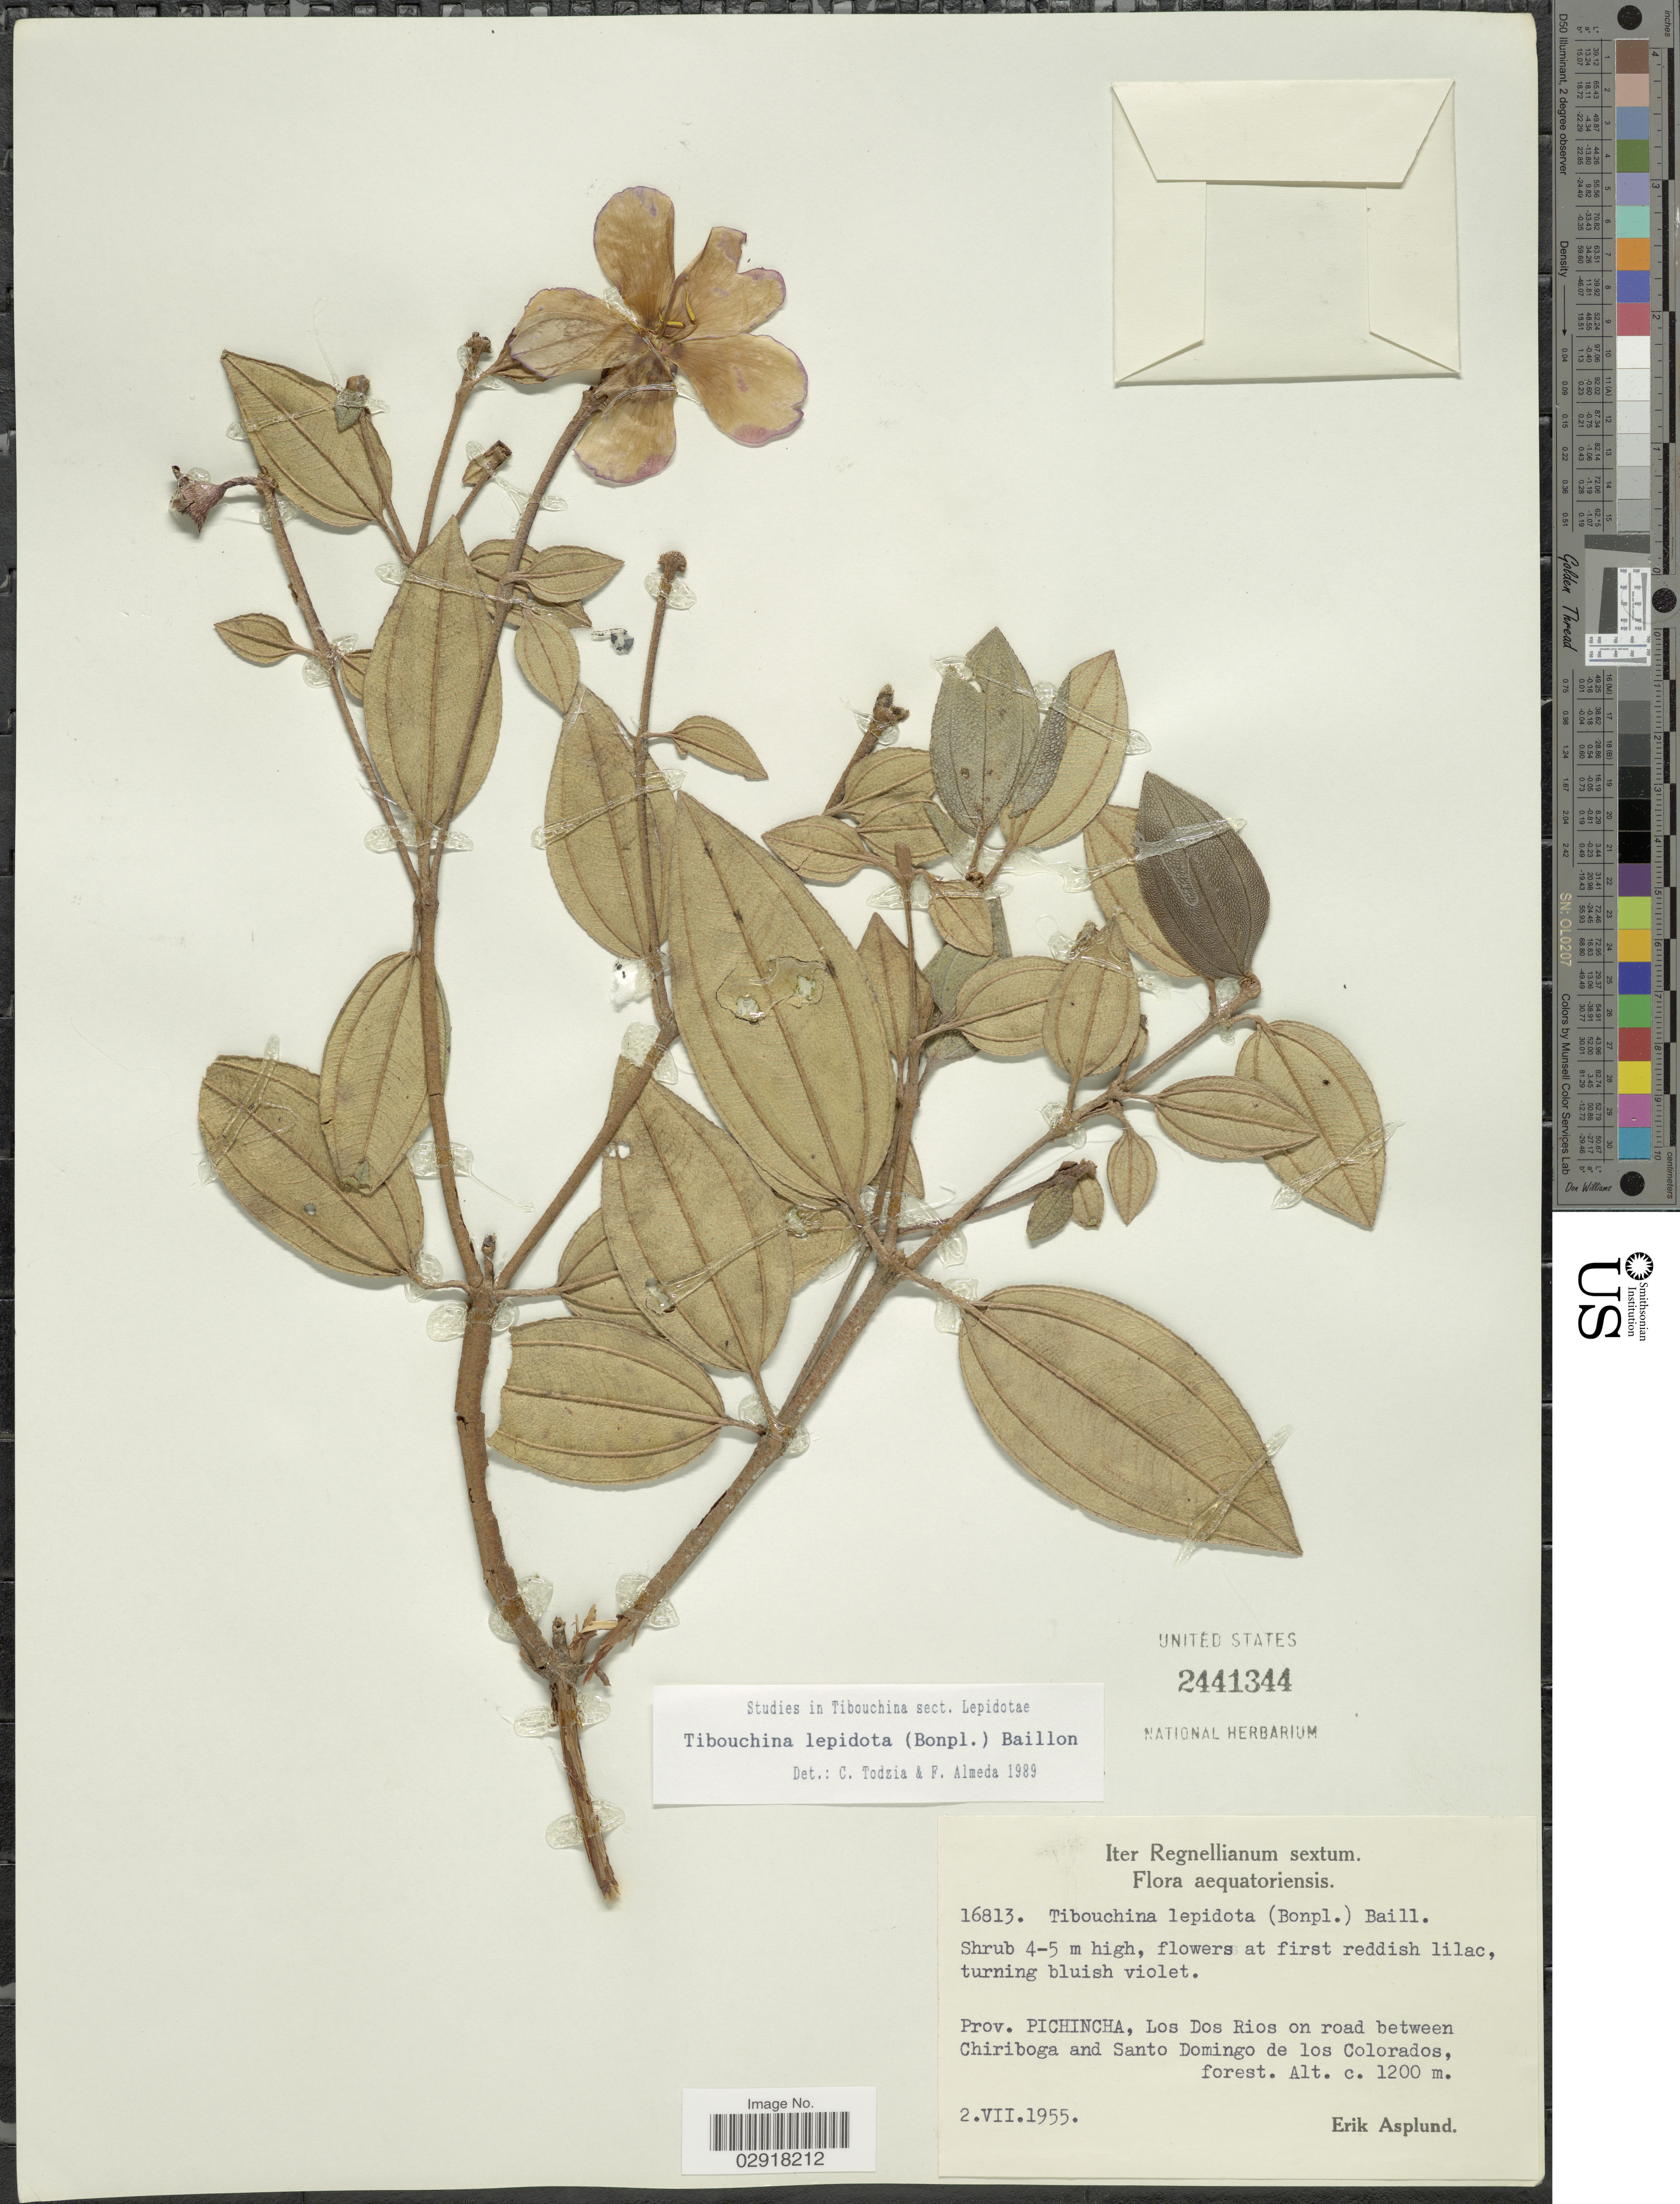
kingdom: Plantae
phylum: Tracheophyta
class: Magnoliopsida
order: Myrtales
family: Melastomataceae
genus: Andesanthus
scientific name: Andesanthus lepidotus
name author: (Humb. & Bonpl.) P.J.F. Guim. & Michelang.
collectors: E. Asplund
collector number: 16813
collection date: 1955-07-02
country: Ecuador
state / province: Pichincha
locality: Los Dios Rios on road between Chiriboga and Santo Domingo de los Colorados.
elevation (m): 1200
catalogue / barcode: US 2441344